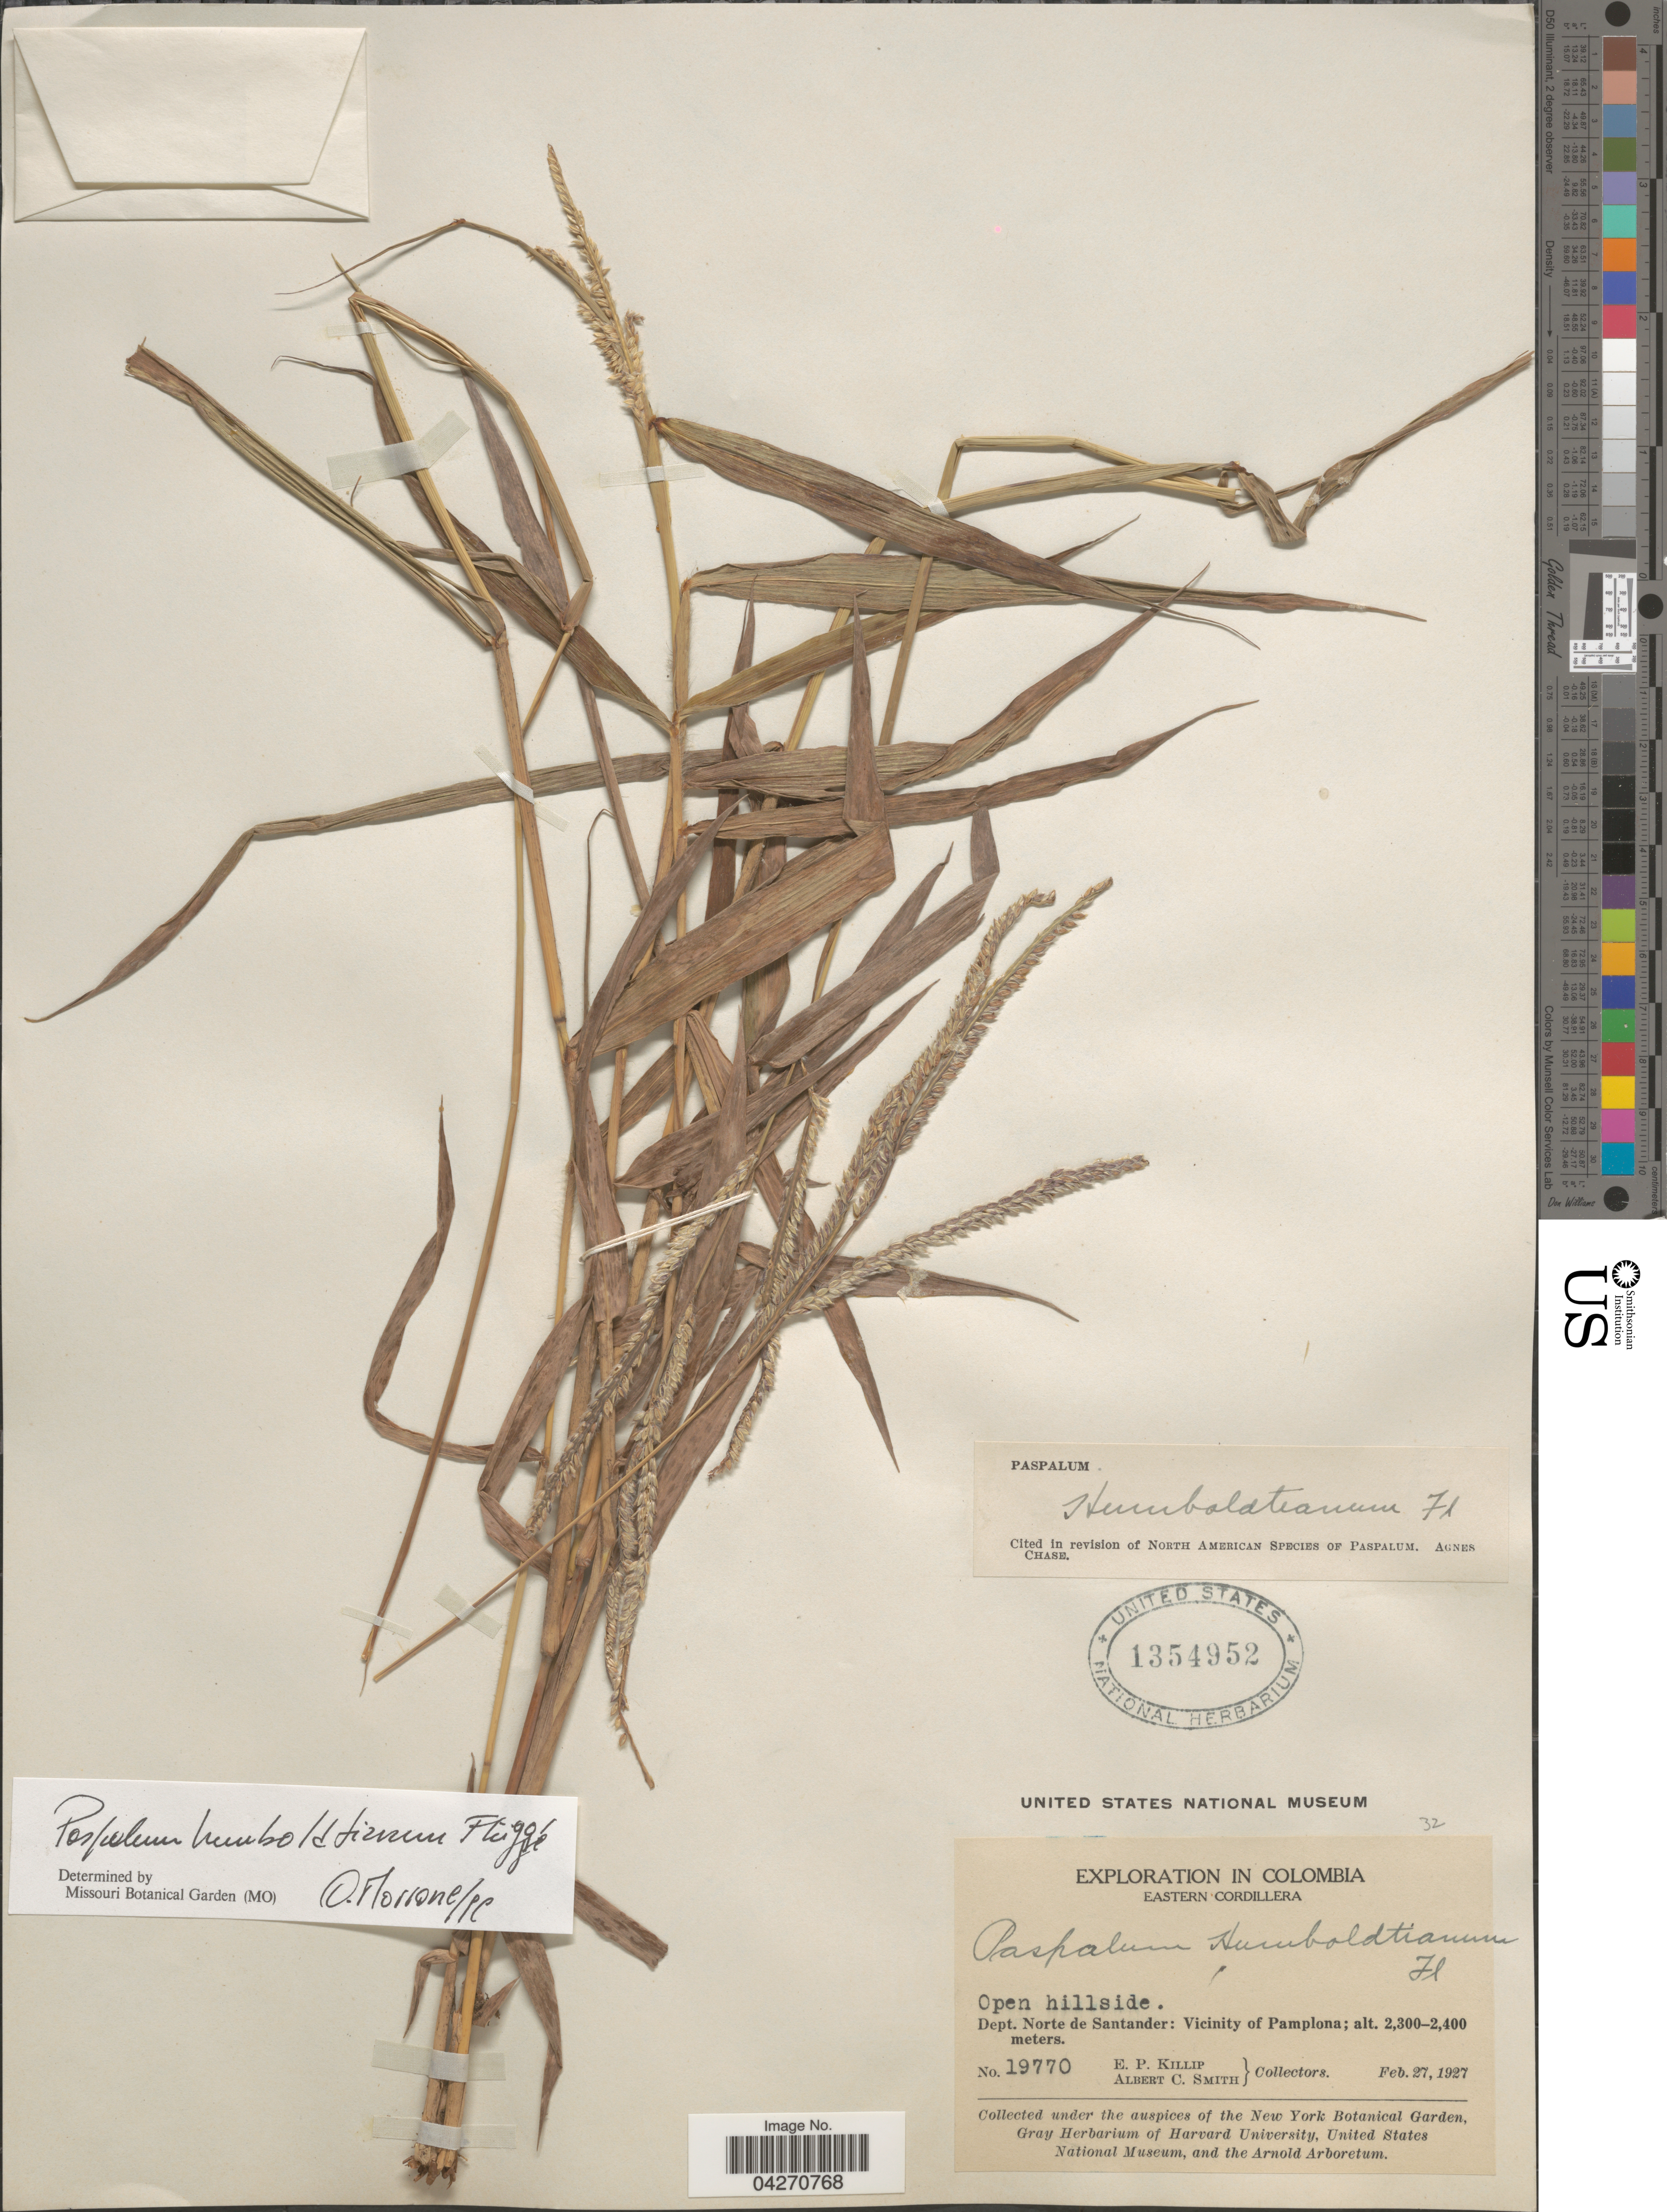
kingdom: Plantae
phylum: Tracheophyta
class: Liliopsida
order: Poales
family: Poaceae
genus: Paspalum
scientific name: Paspalum humboldtianum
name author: Flüggé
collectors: E. P. Killip & A. C. Smith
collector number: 19770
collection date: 1927-02-27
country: Colombia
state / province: Norte de Santander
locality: Exploration In Colombia. Eastern Cordillera. Dept. Norte de Santander: Vicinity of Pamplona.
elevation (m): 2300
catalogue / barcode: US 1354952